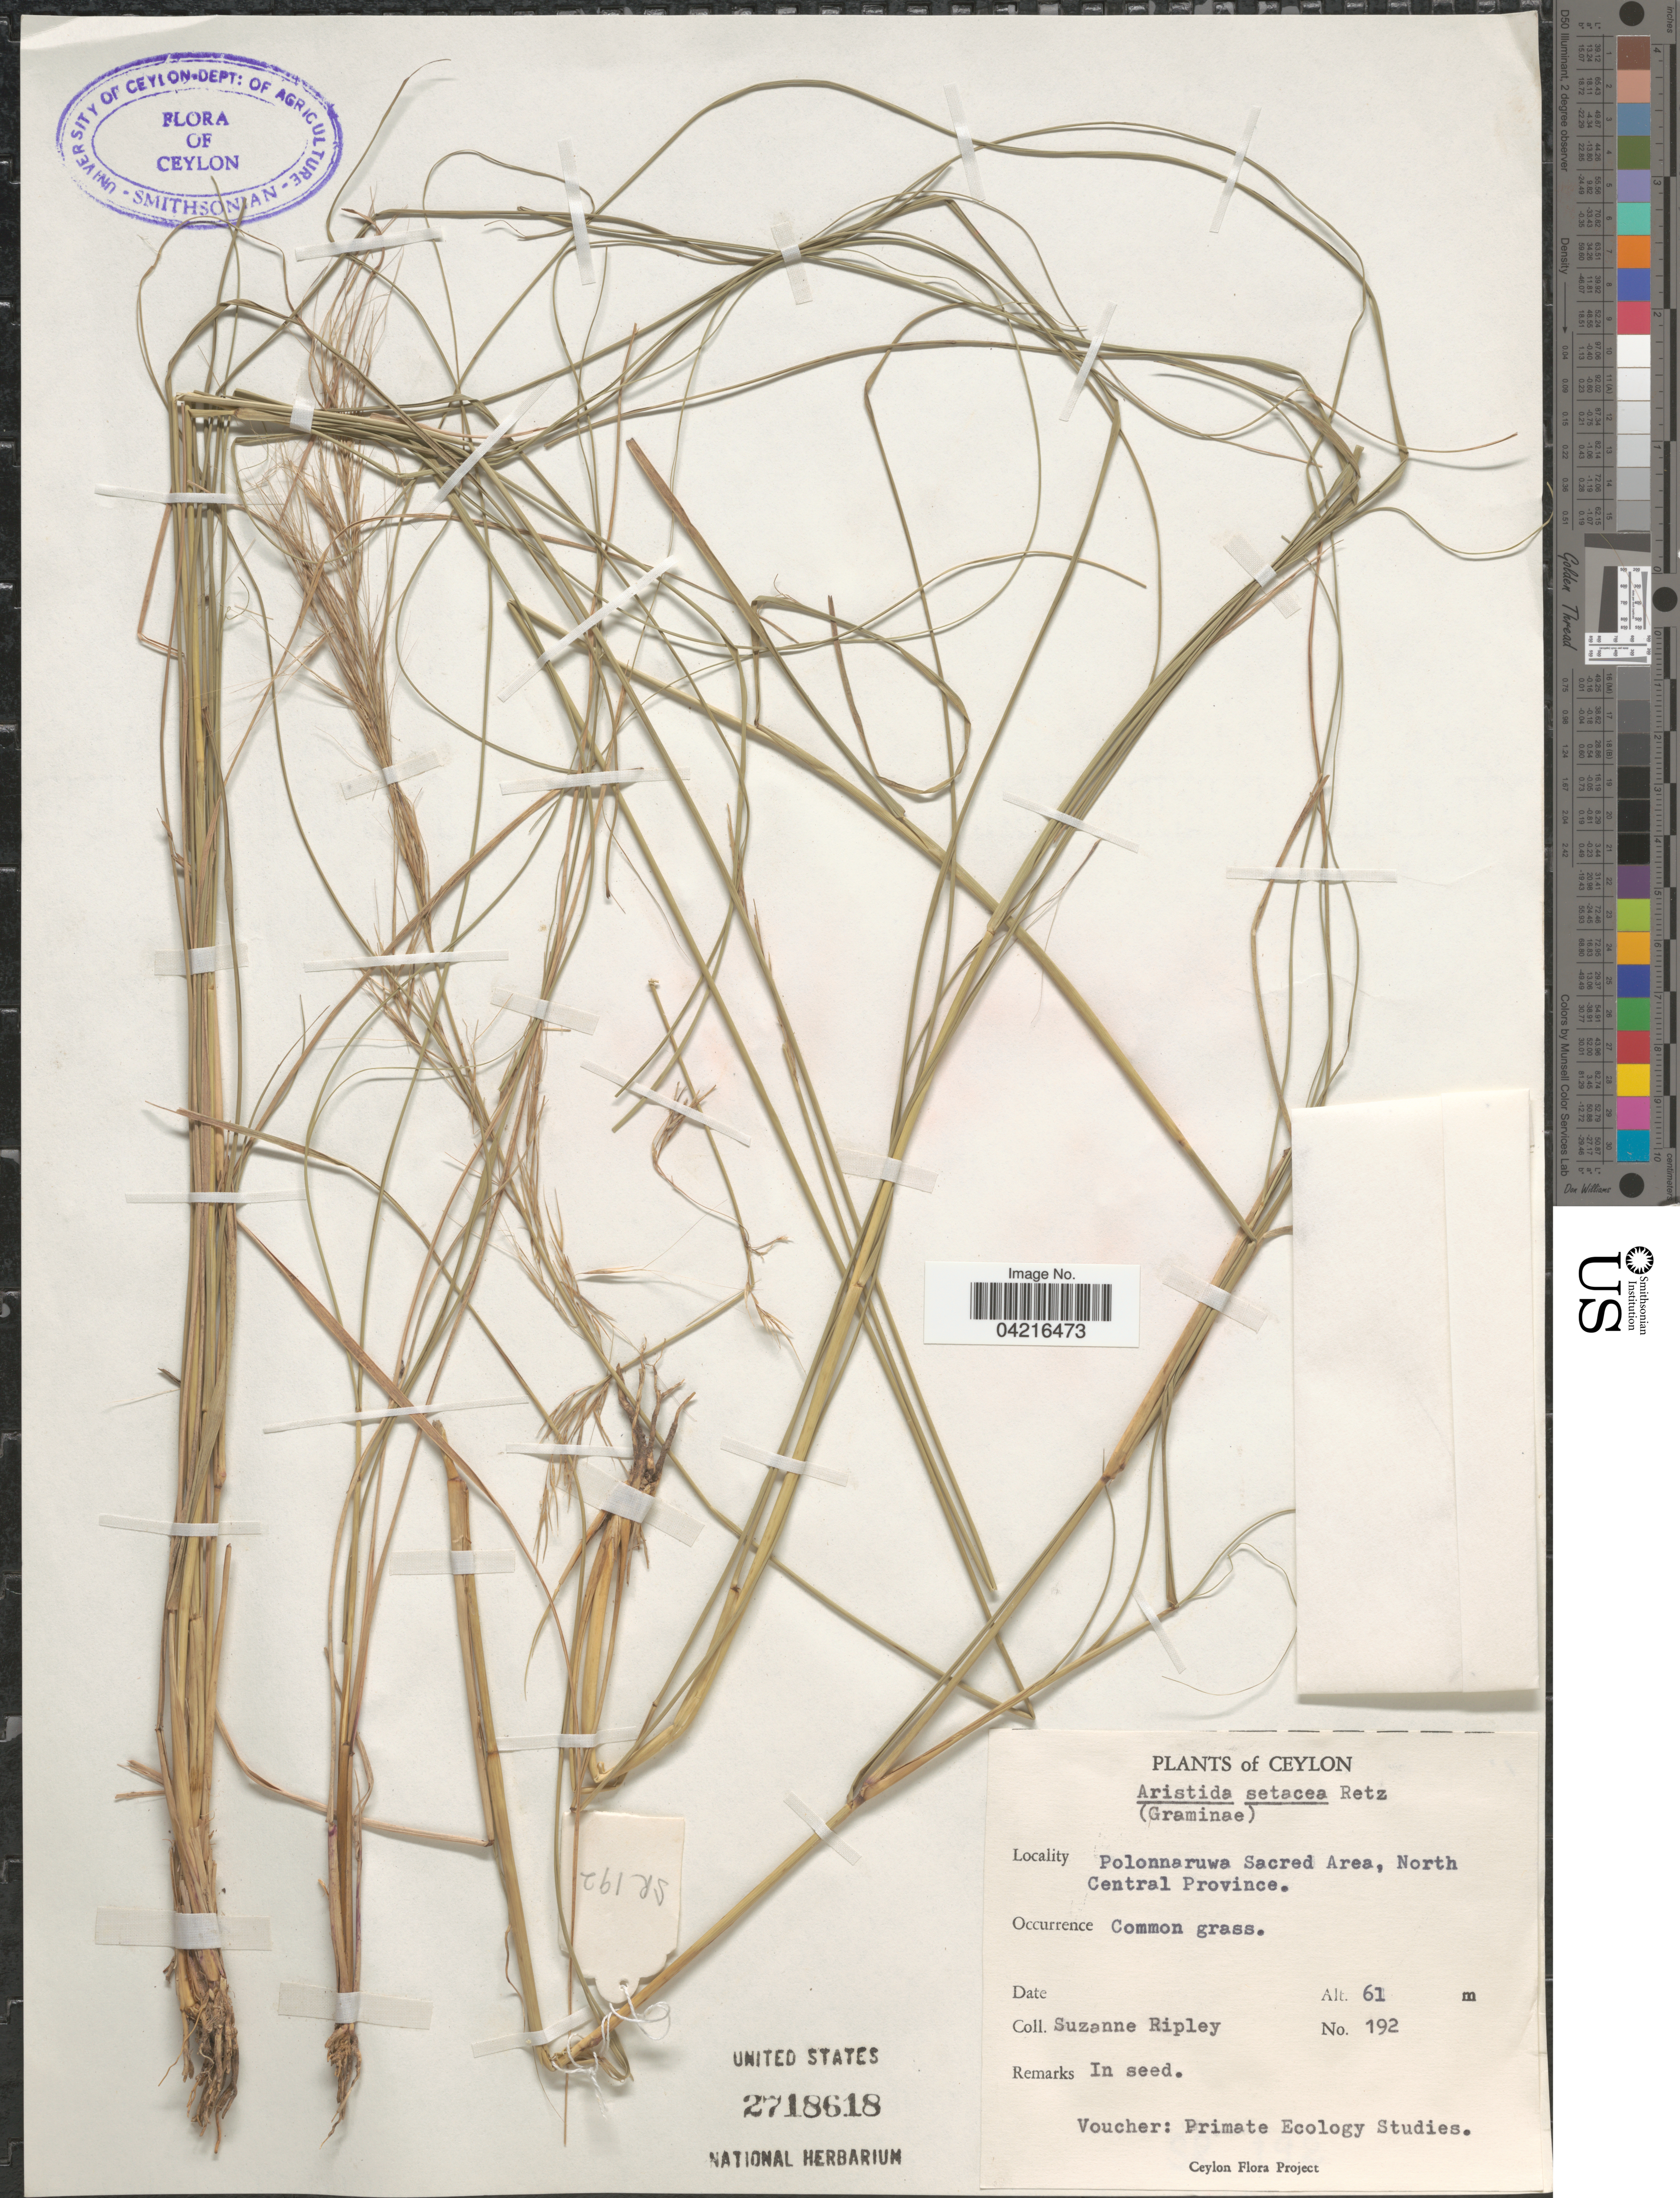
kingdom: Plantae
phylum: Tracheophyta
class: Liliopsida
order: Poales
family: Poaceae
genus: Aristida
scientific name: Aristida setacea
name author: Retz.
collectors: S. Ripley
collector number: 192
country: Sri Lanka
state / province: North Central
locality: Ceylon. Polonnaruwa Sacred Area.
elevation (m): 61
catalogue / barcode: US 2718618